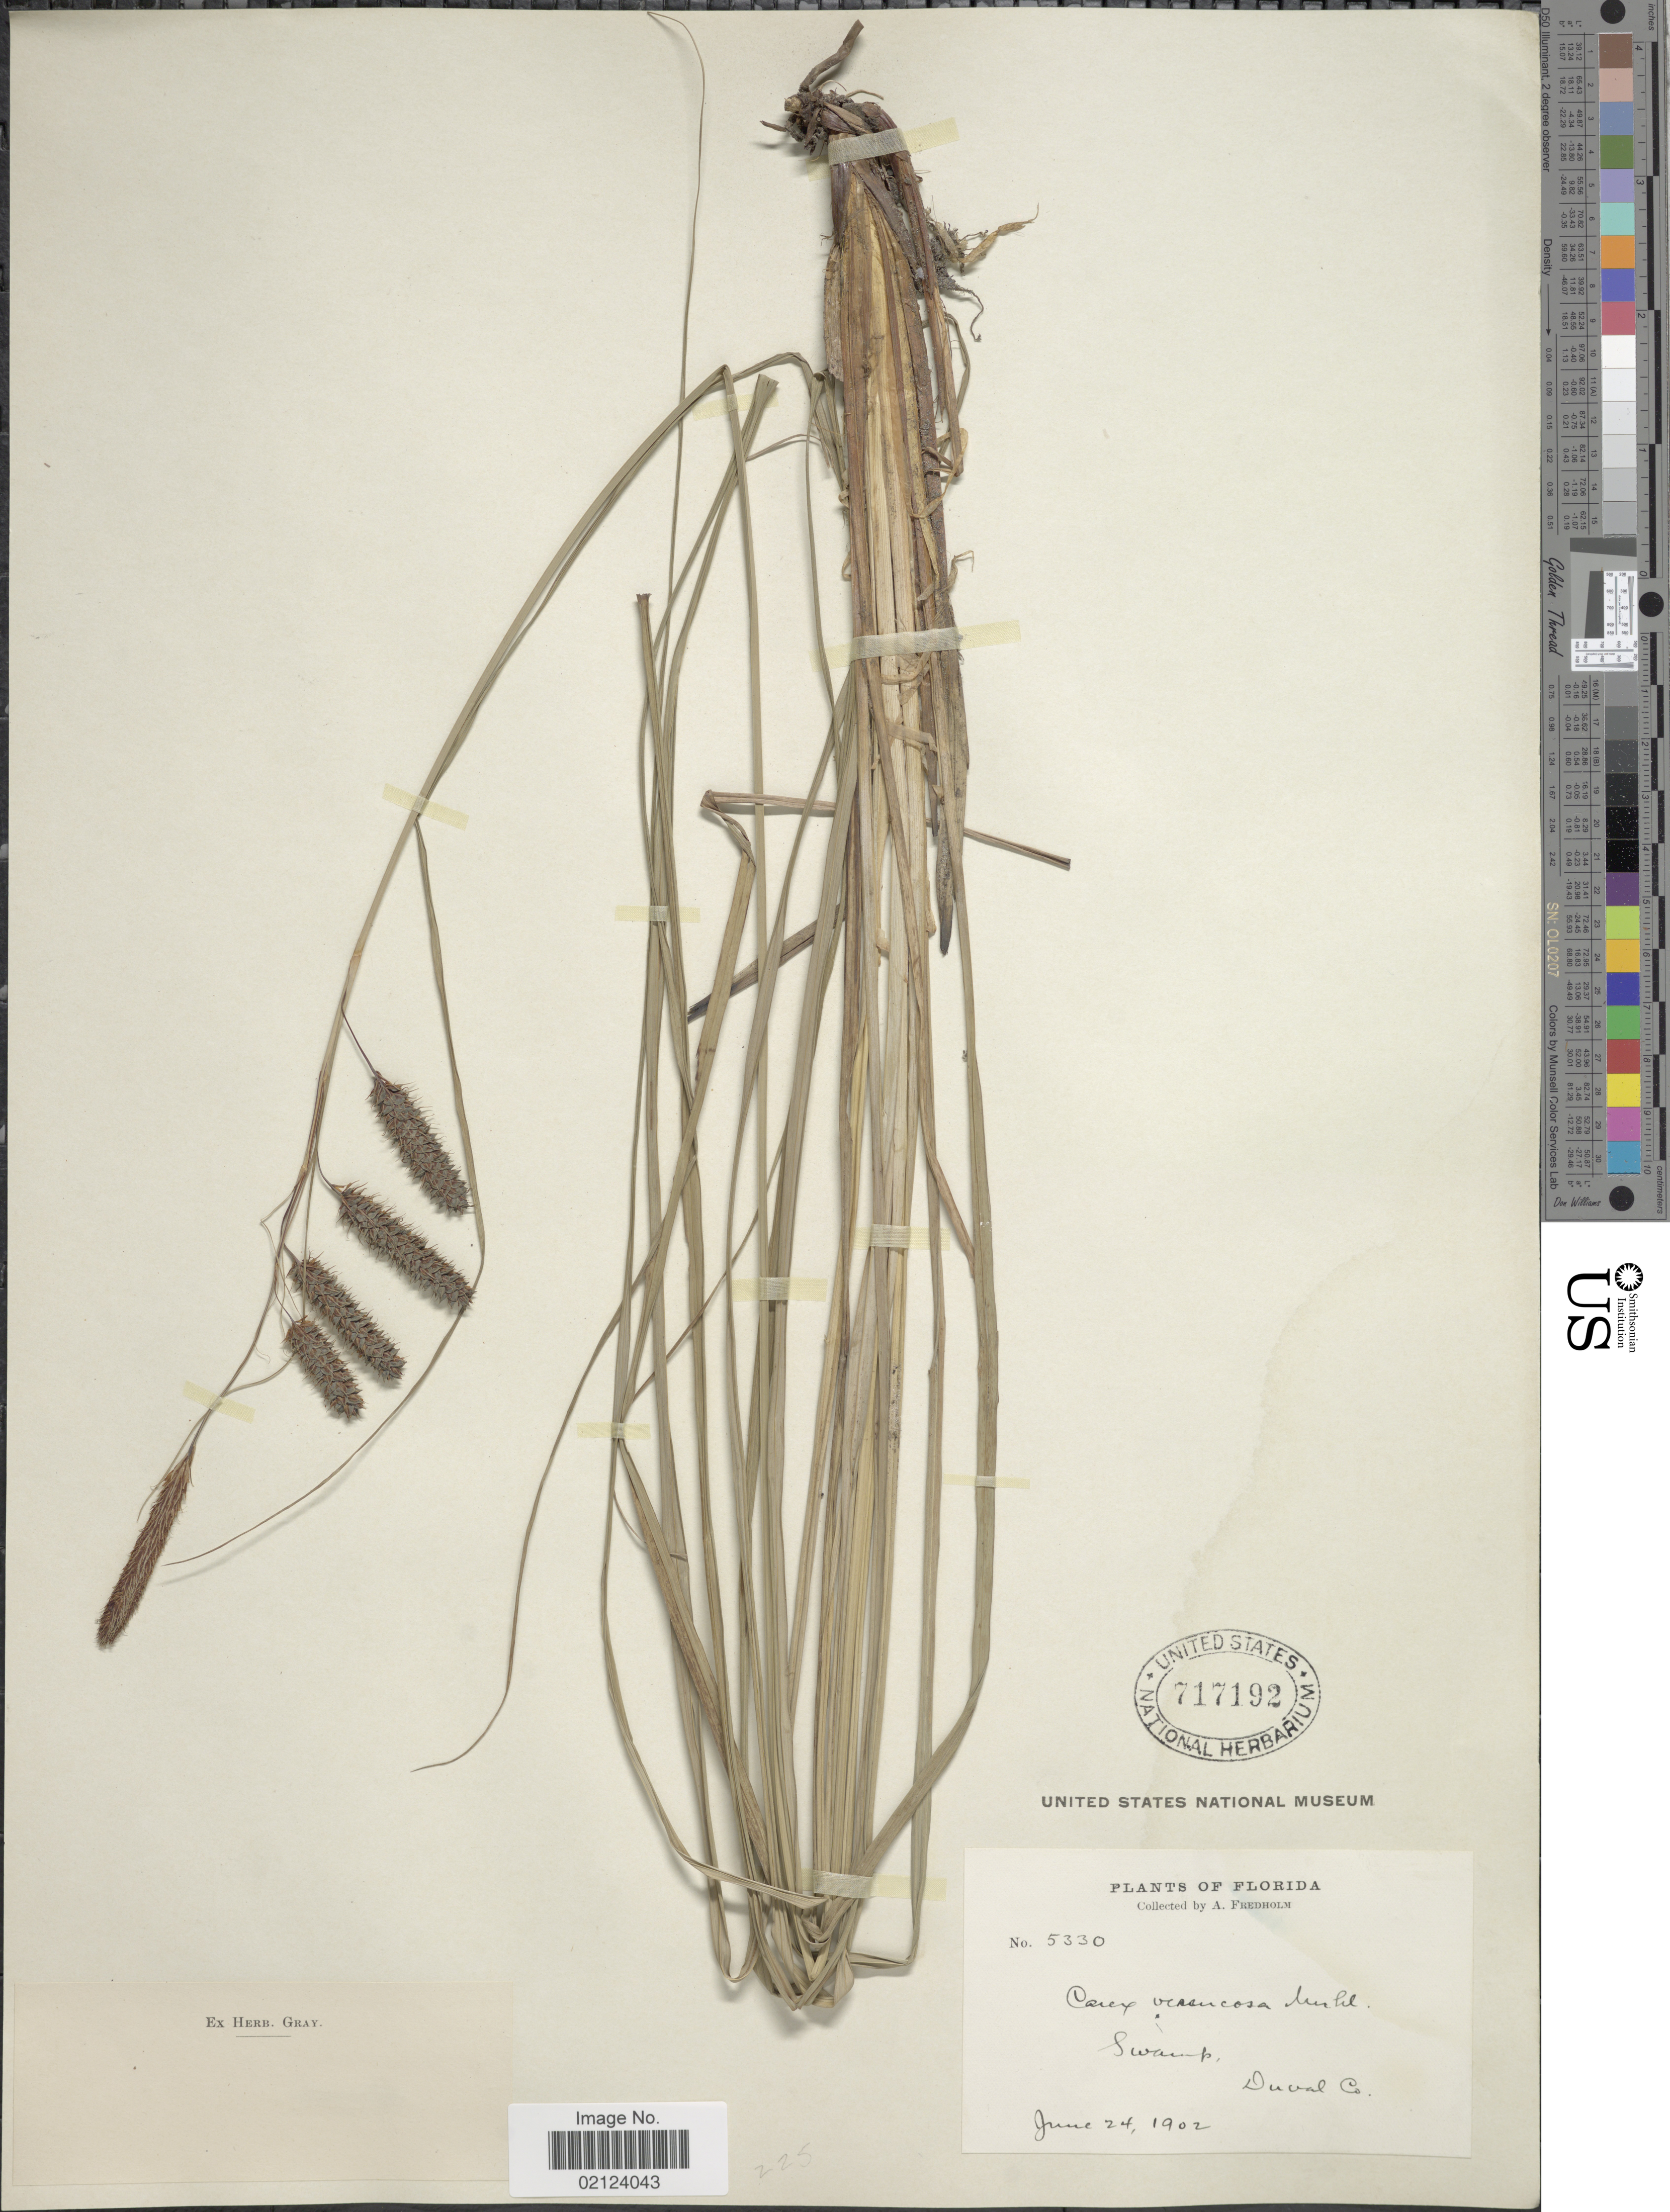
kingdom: Plantae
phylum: Tracheophyta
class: Liliopsida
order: Poales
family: Cyperaceae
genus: Carex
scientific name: Carex glaucescens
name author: Elliott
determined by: Strong, Mark T., (BOT), Smithsonian Institution - National Museum of Natural History (UNITED STATES)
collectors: A. Fredholm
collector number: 5330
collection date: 1902-06-24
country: United States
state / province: Florida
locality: Swamp, Duval Co.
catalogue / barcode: US 717192